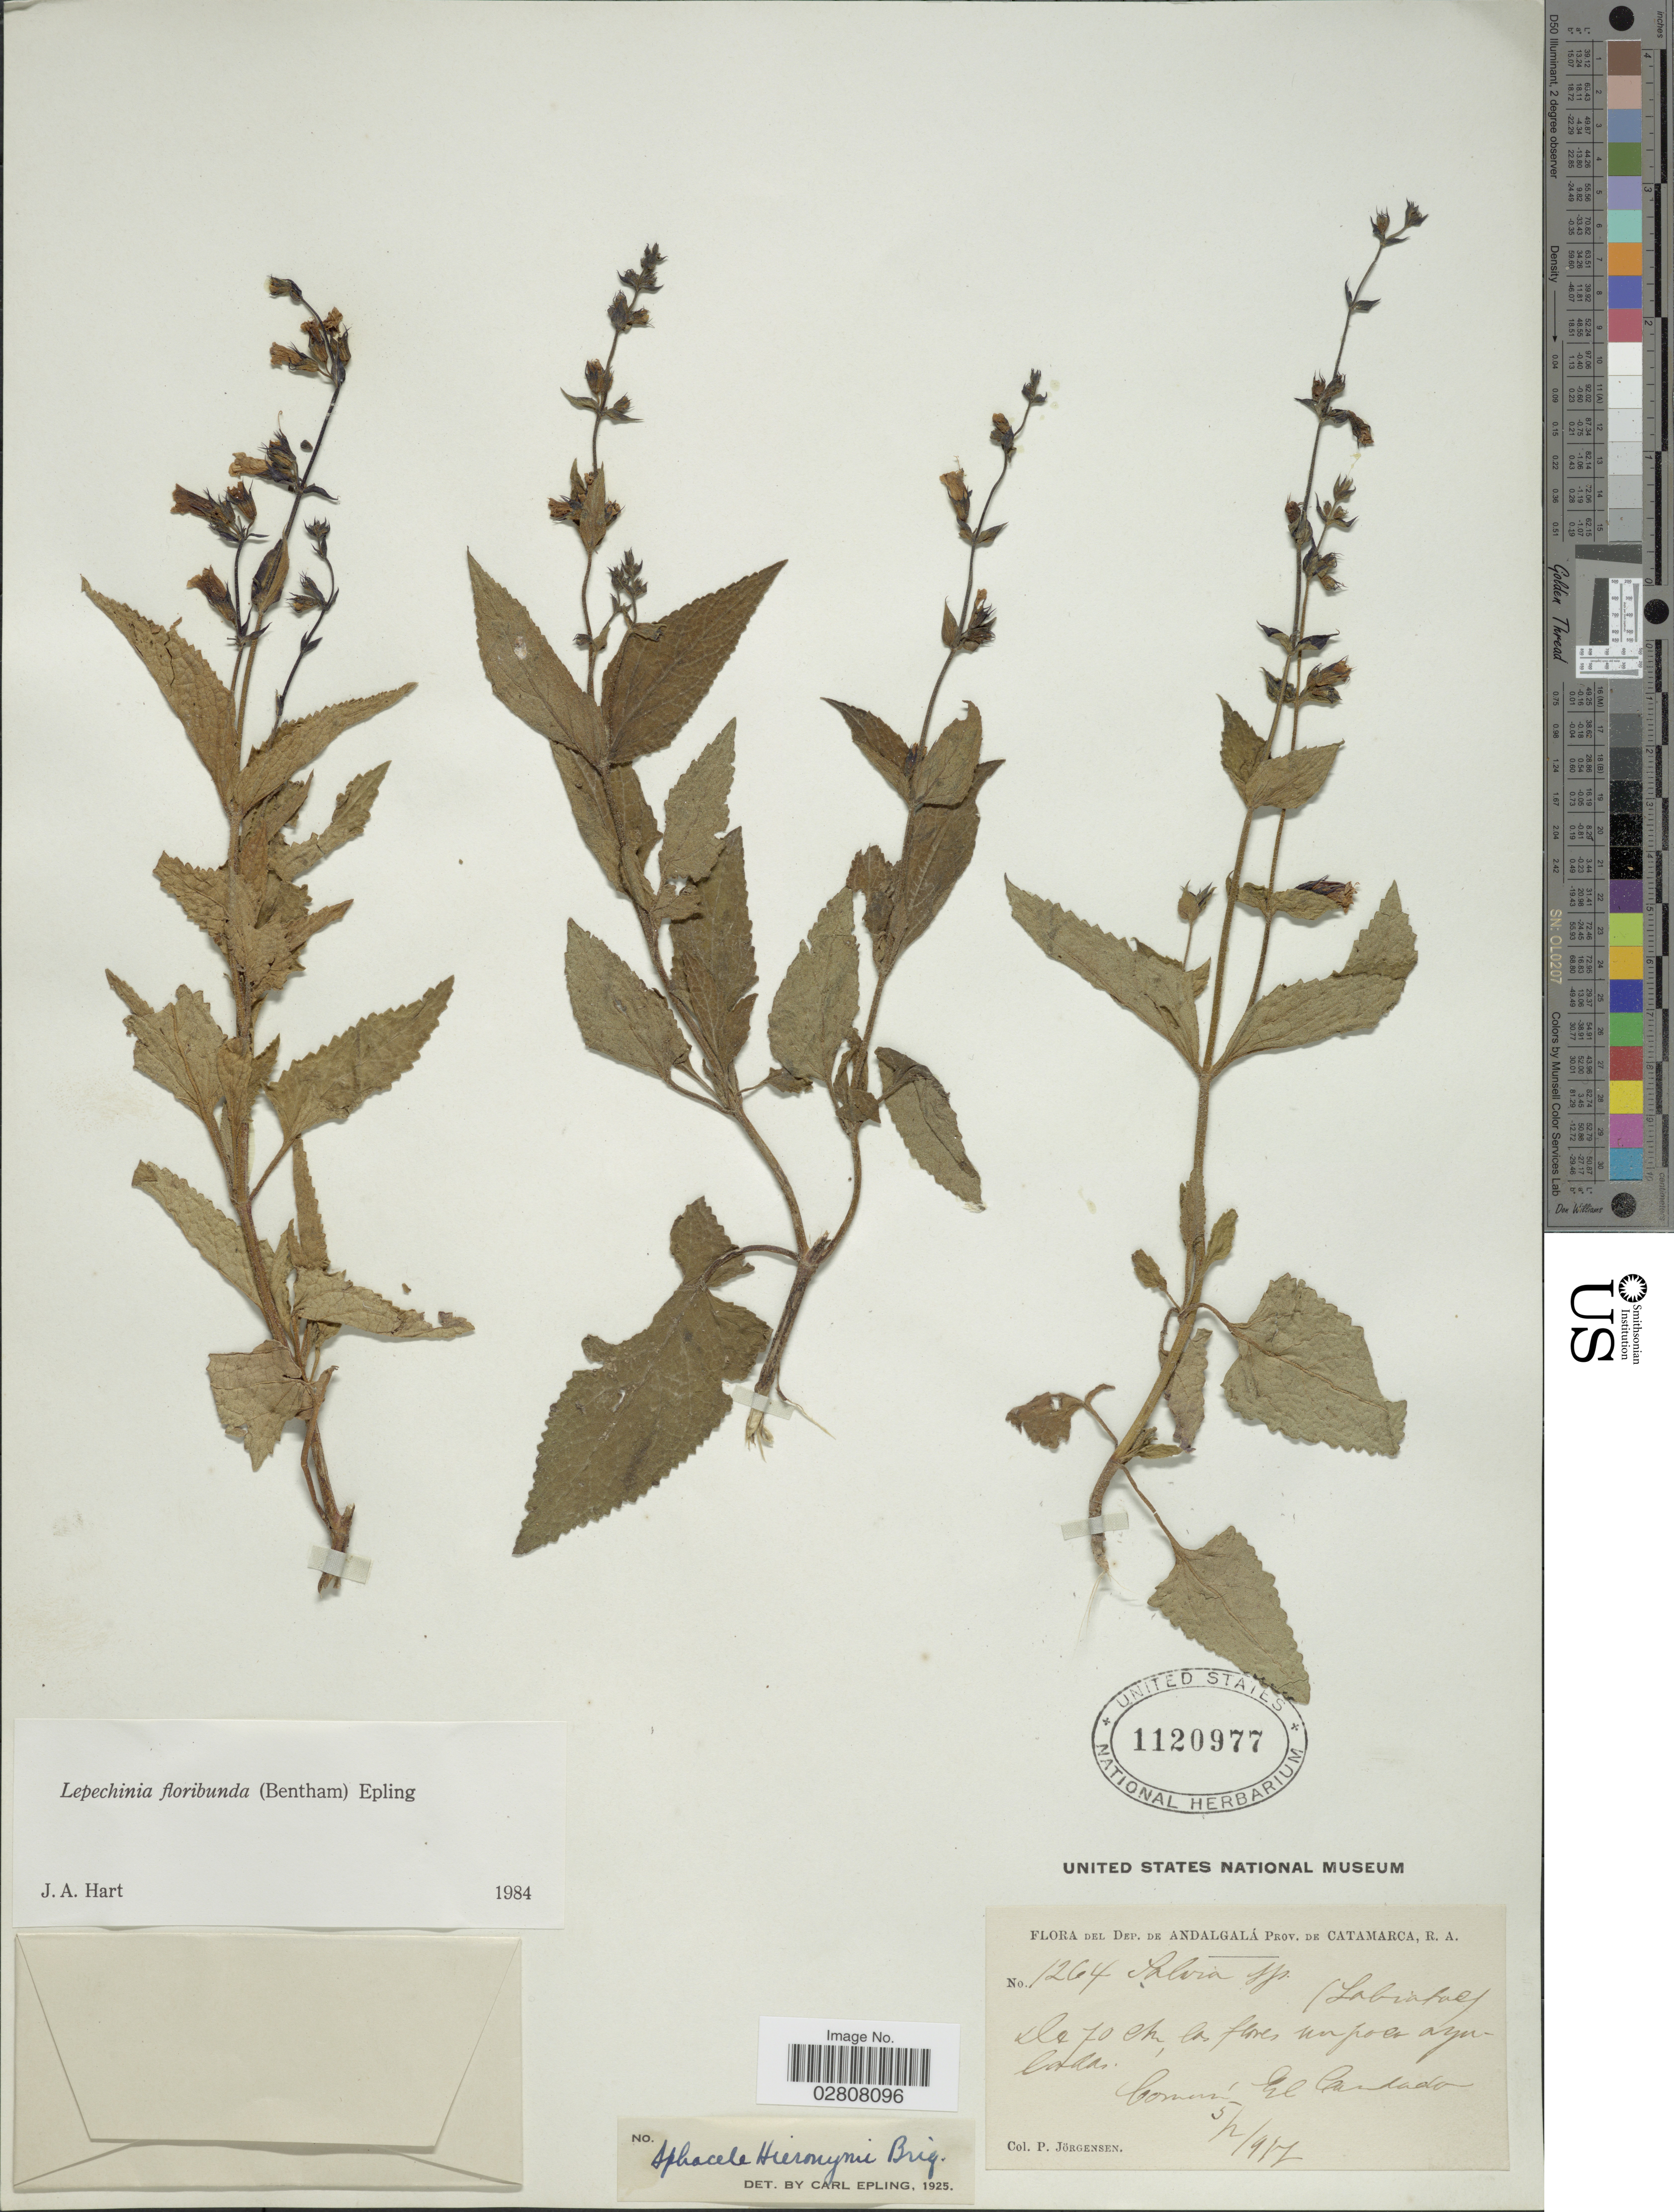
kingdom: Plantae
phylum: Tracheophyta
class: Magnoliopsida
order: Lamiales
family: Lamiaceae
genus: Lepechinia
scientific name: Lepechinia floribunda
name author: (Benth.) Epling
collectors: P. Jörgensen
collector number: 1264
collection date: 1917-02-05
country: Argentina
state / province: Catamarca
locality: Dep. de Andalgalá. Prov. de Catamarca, R.A. Common El Candado.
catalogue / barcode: US 1120977